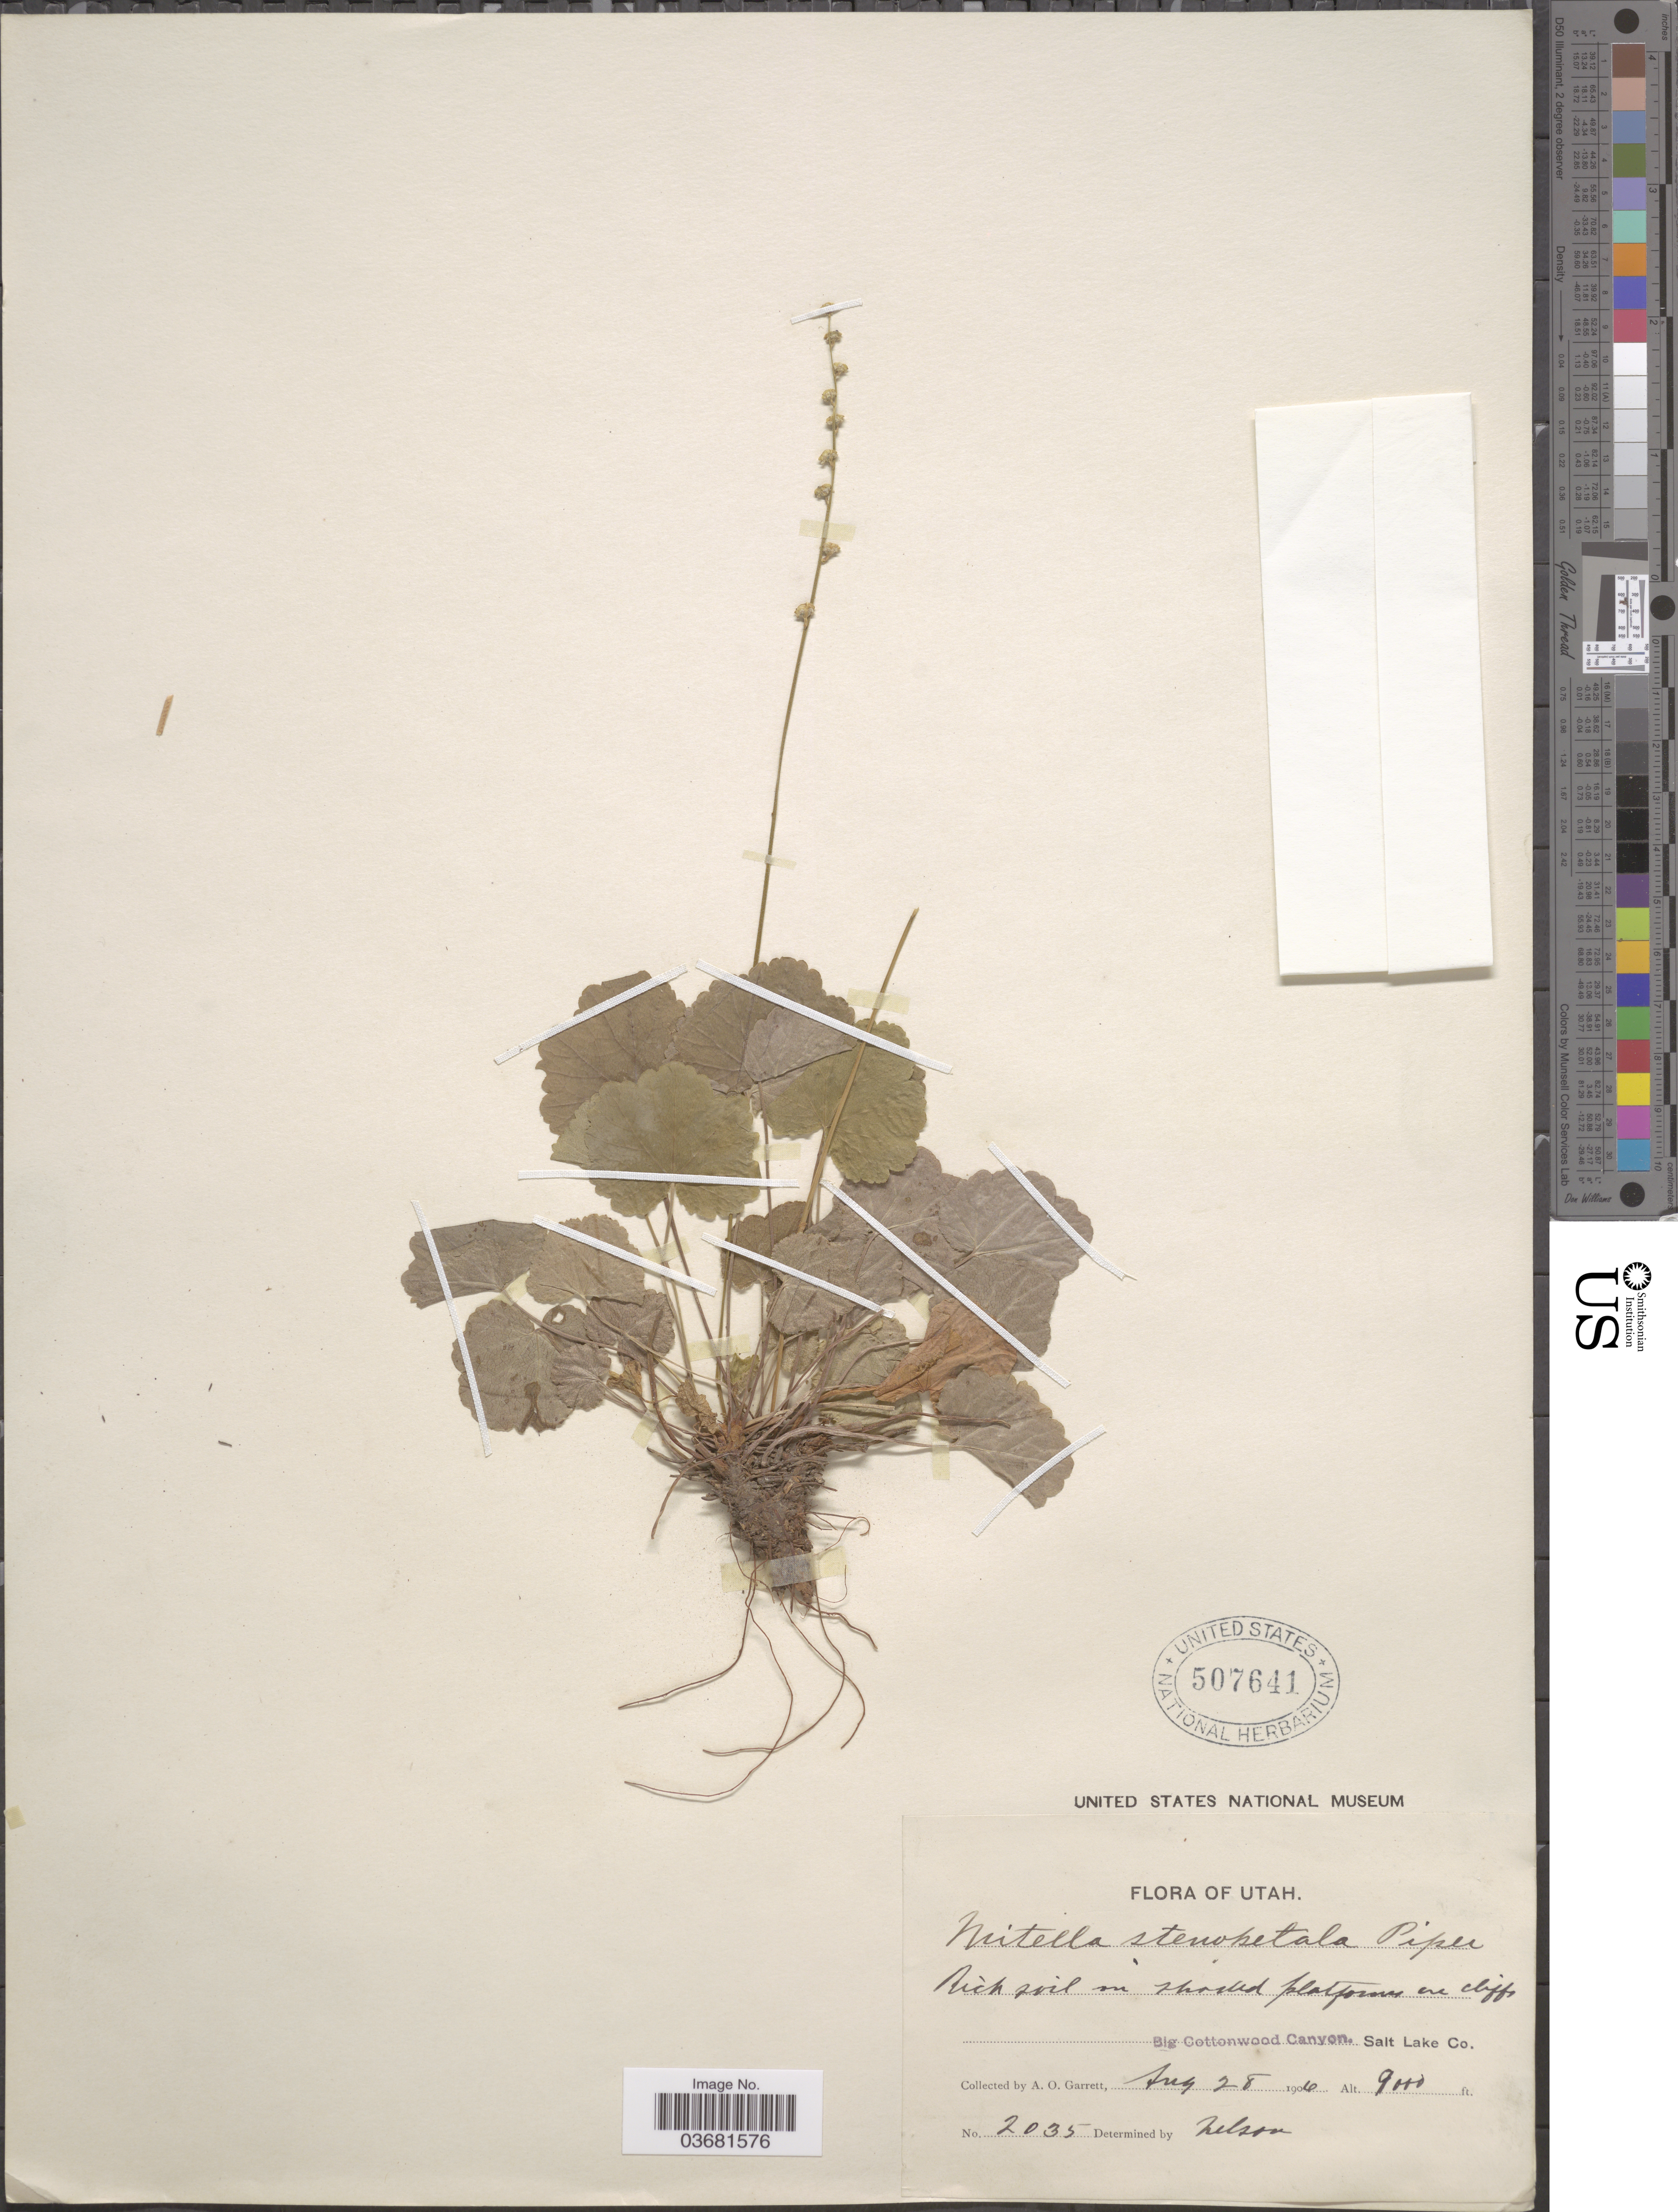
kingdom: Plantae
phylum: Tracheophyta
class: Magnoliopsida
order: Saxifragales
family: Saxifragaceae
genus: Mitella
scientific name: Mitella stenopetala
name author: Piper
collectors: A. O. Garrett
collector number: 2035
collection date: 1906-08-28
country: United States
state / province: Utah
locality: Big Cottonwood Canyon. Salt Lake Co.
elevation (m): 2743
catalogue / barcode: US 507641